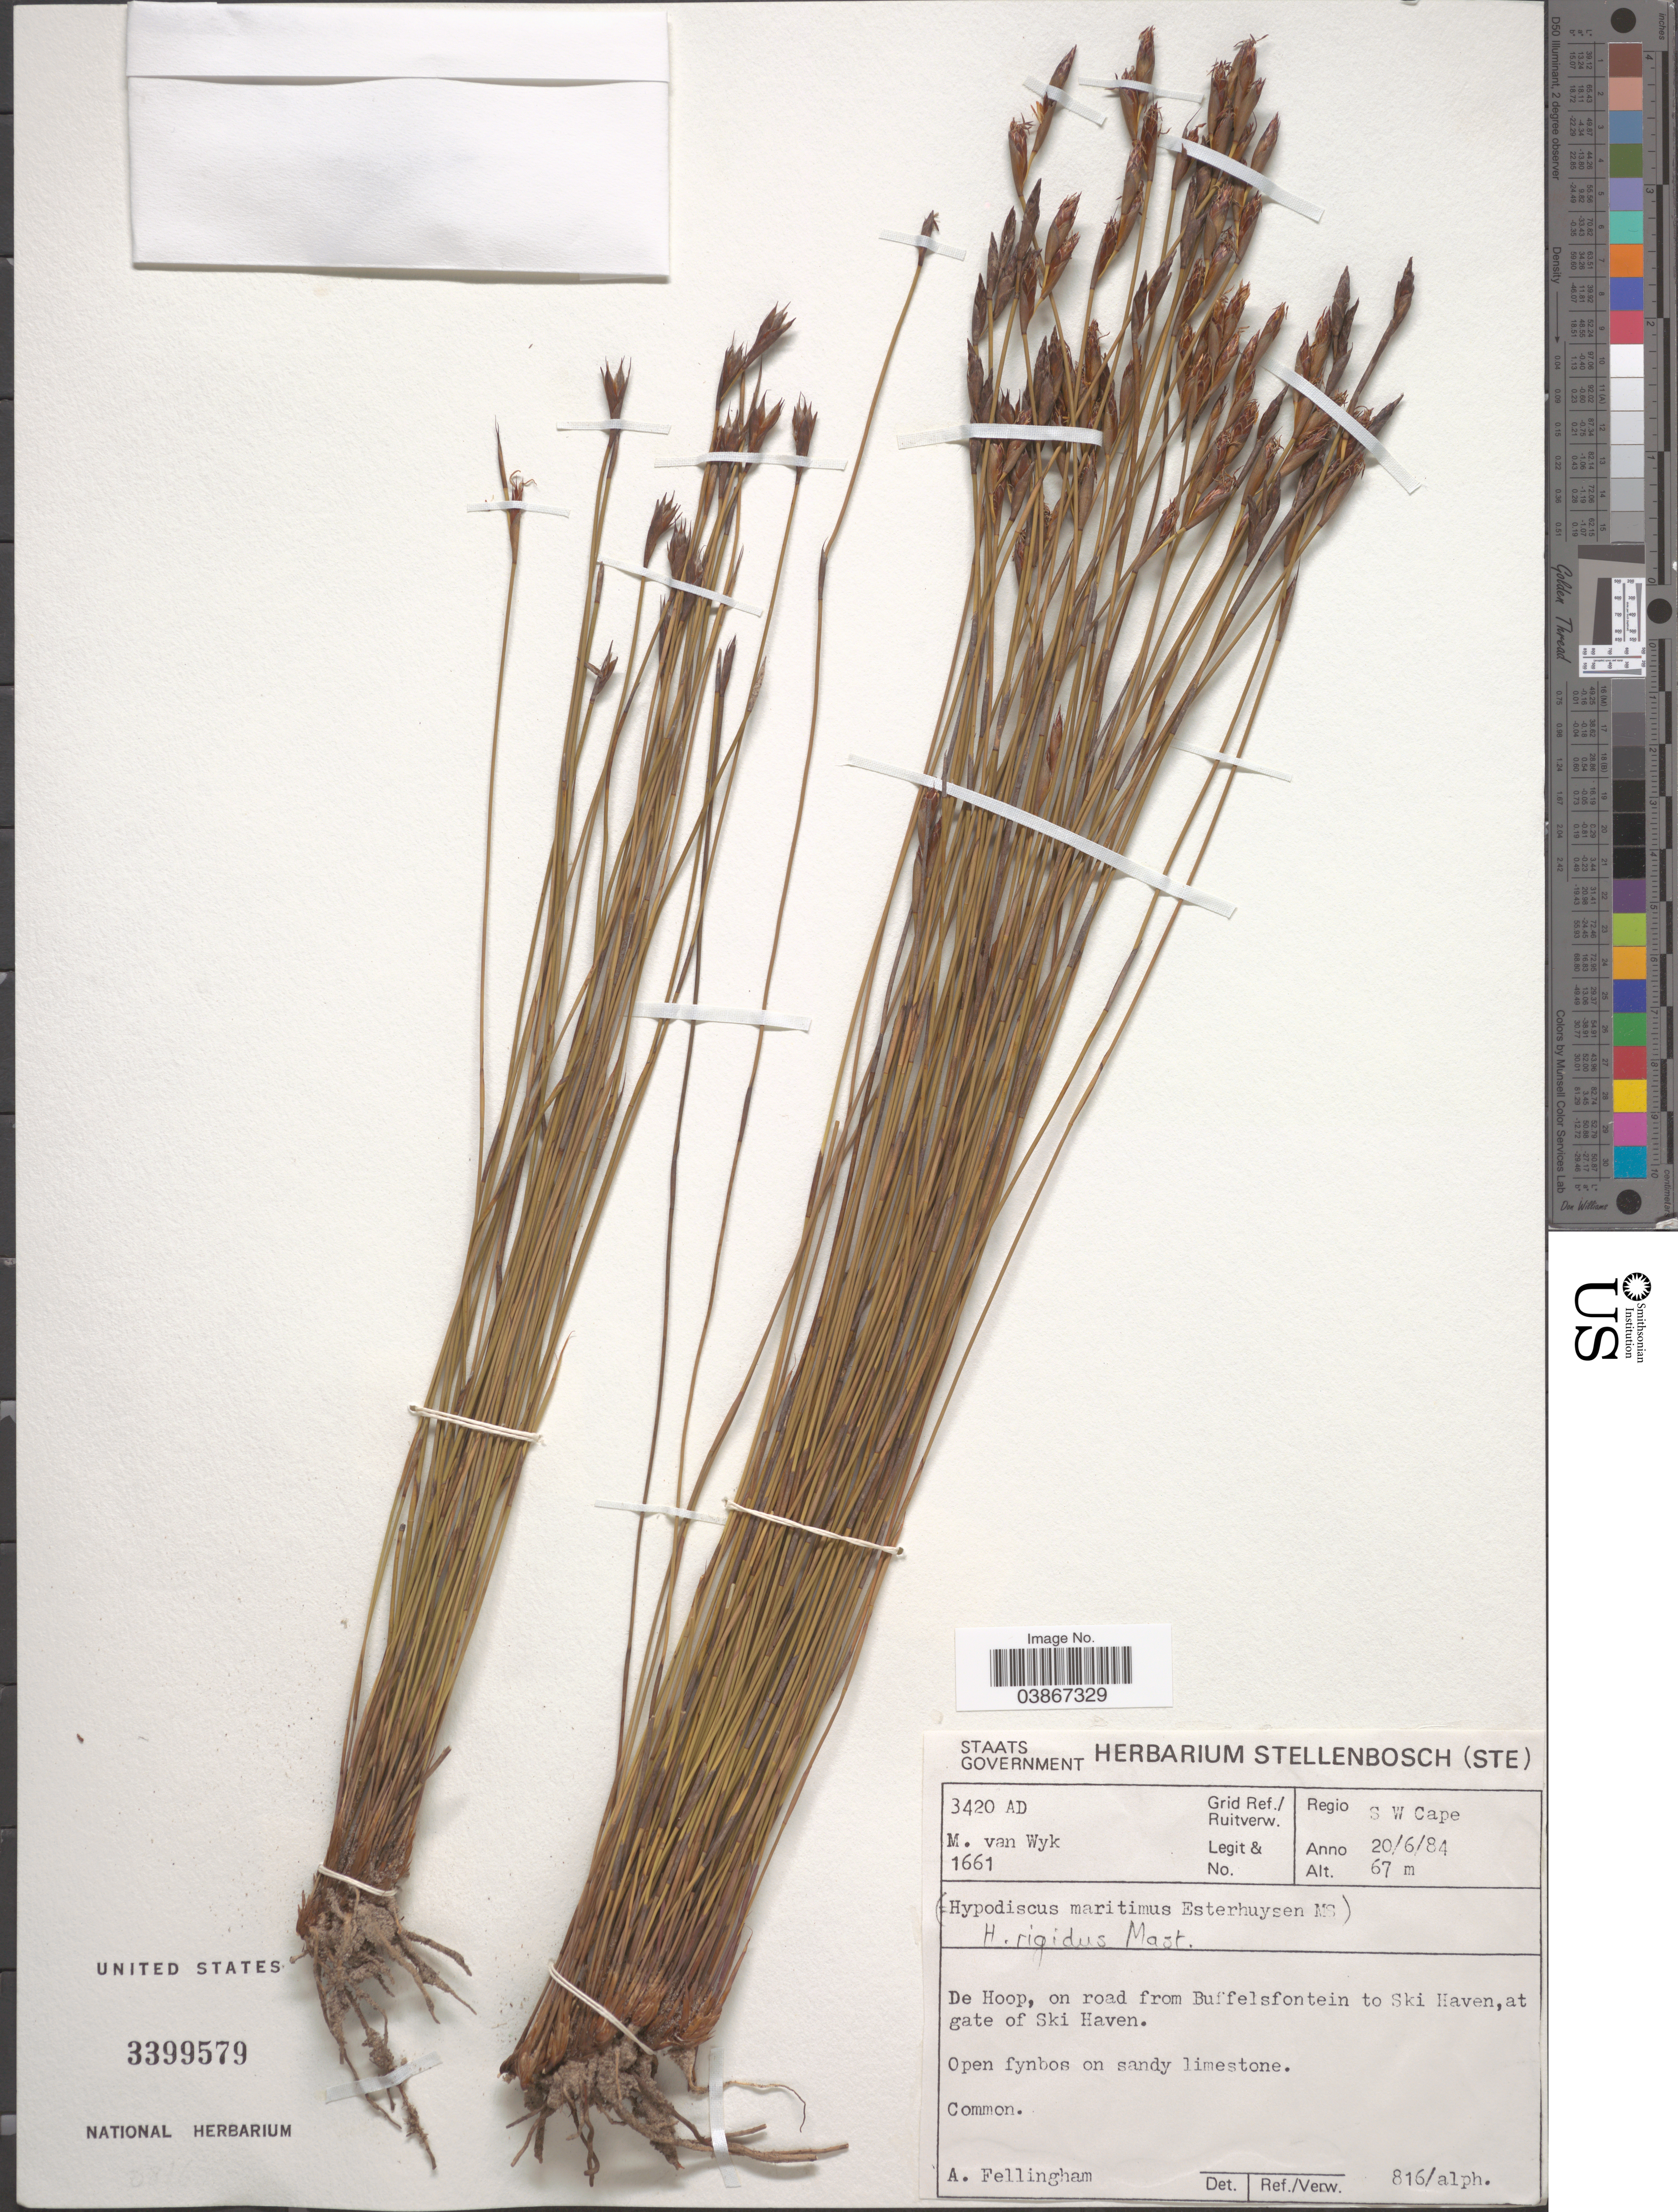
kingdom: Plantae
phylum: Tracheophyta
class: Liliopsida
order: Poales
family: Restionaceae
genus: Hypodiscus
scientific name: Hypodiscus rigidus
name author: Mast.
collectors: M. Van Wyk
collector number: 1661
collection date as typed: Transcribed d/m/y: 20/6/84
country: South Africa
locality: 3420 AD Grid Ref./ Ruitverw. Regio S. W. Cape. De Hoop, on road from Buffelsfontein to Ski Haven, at gate of Ski Haven.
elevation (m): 67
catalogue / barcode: US 3399579